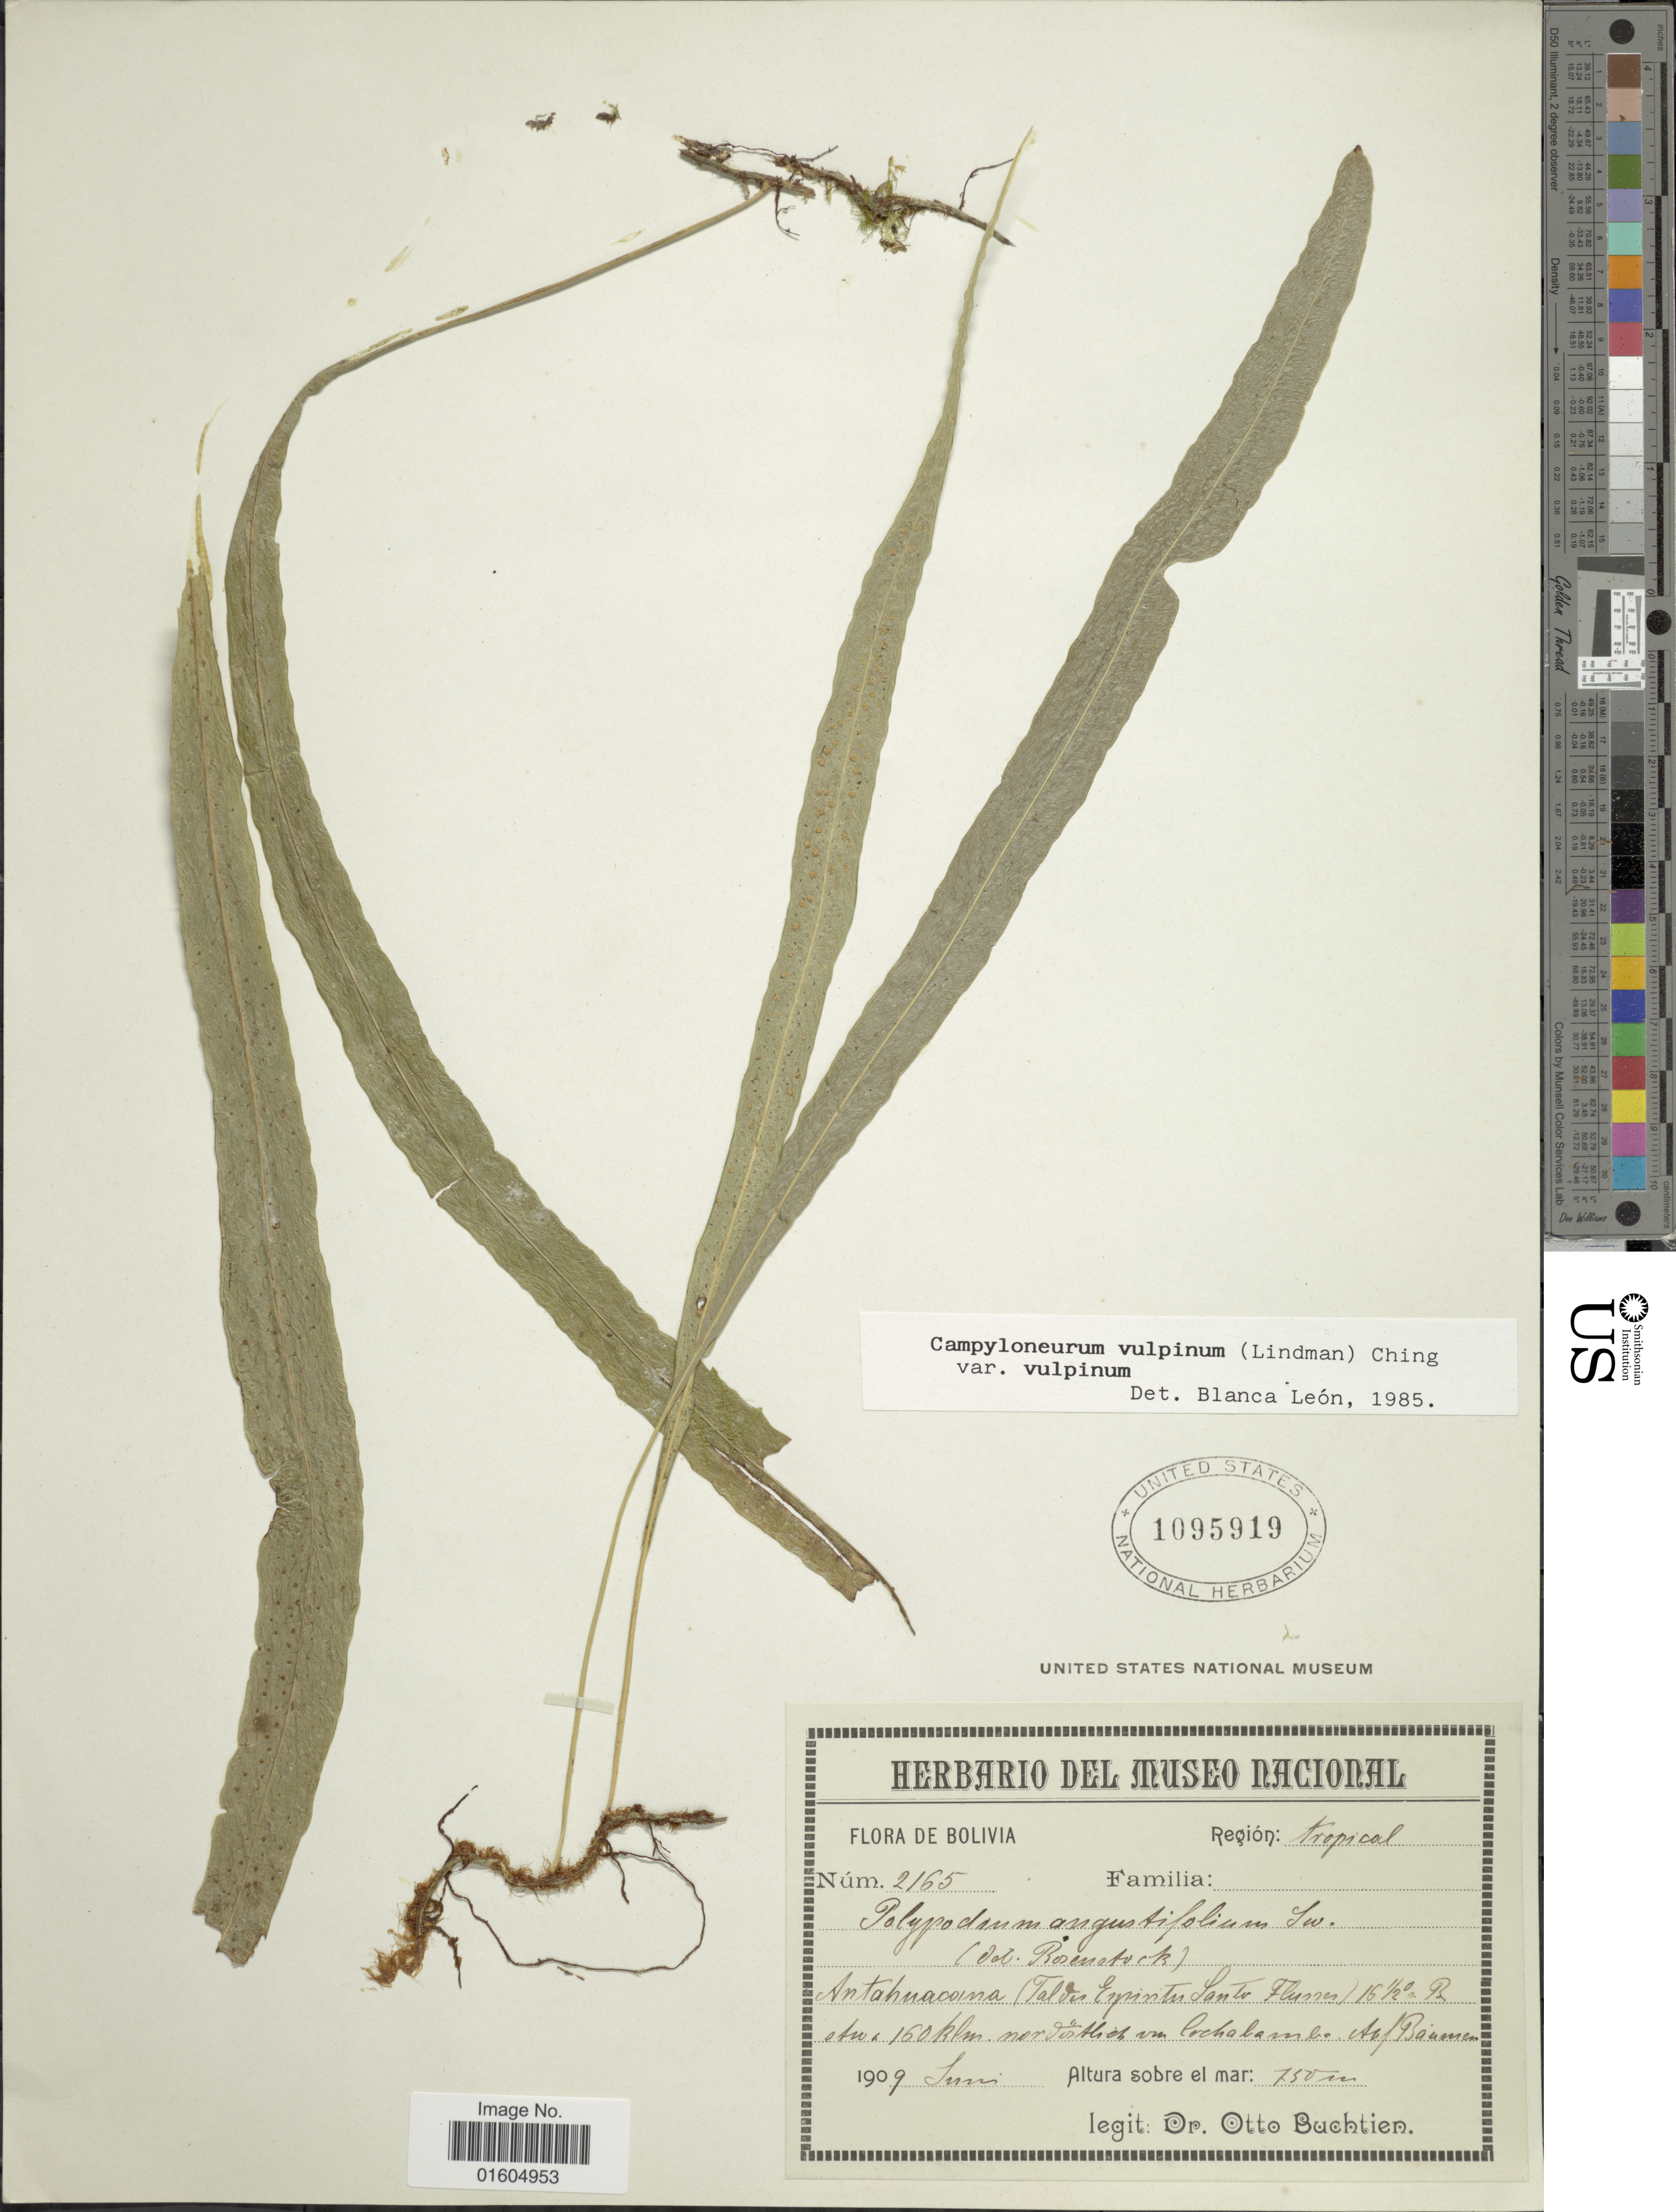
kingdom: Plantae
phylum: Tracheophyta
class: Polypodiopsida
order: Polypodiales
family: Polypodiaceae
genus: Campyloneurum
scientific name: Campyloneurum vulpinum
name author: (Lindm.) Ching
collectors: O. Buchtien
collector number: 2165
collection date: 1909-06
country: Bolivia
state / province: Cochabamba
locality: Bolivia. Region tropical. Antahuacana (Valley of Espiritu Santo River) 160 km N from Cochabamba.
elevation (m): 750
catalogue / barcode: US 1095919